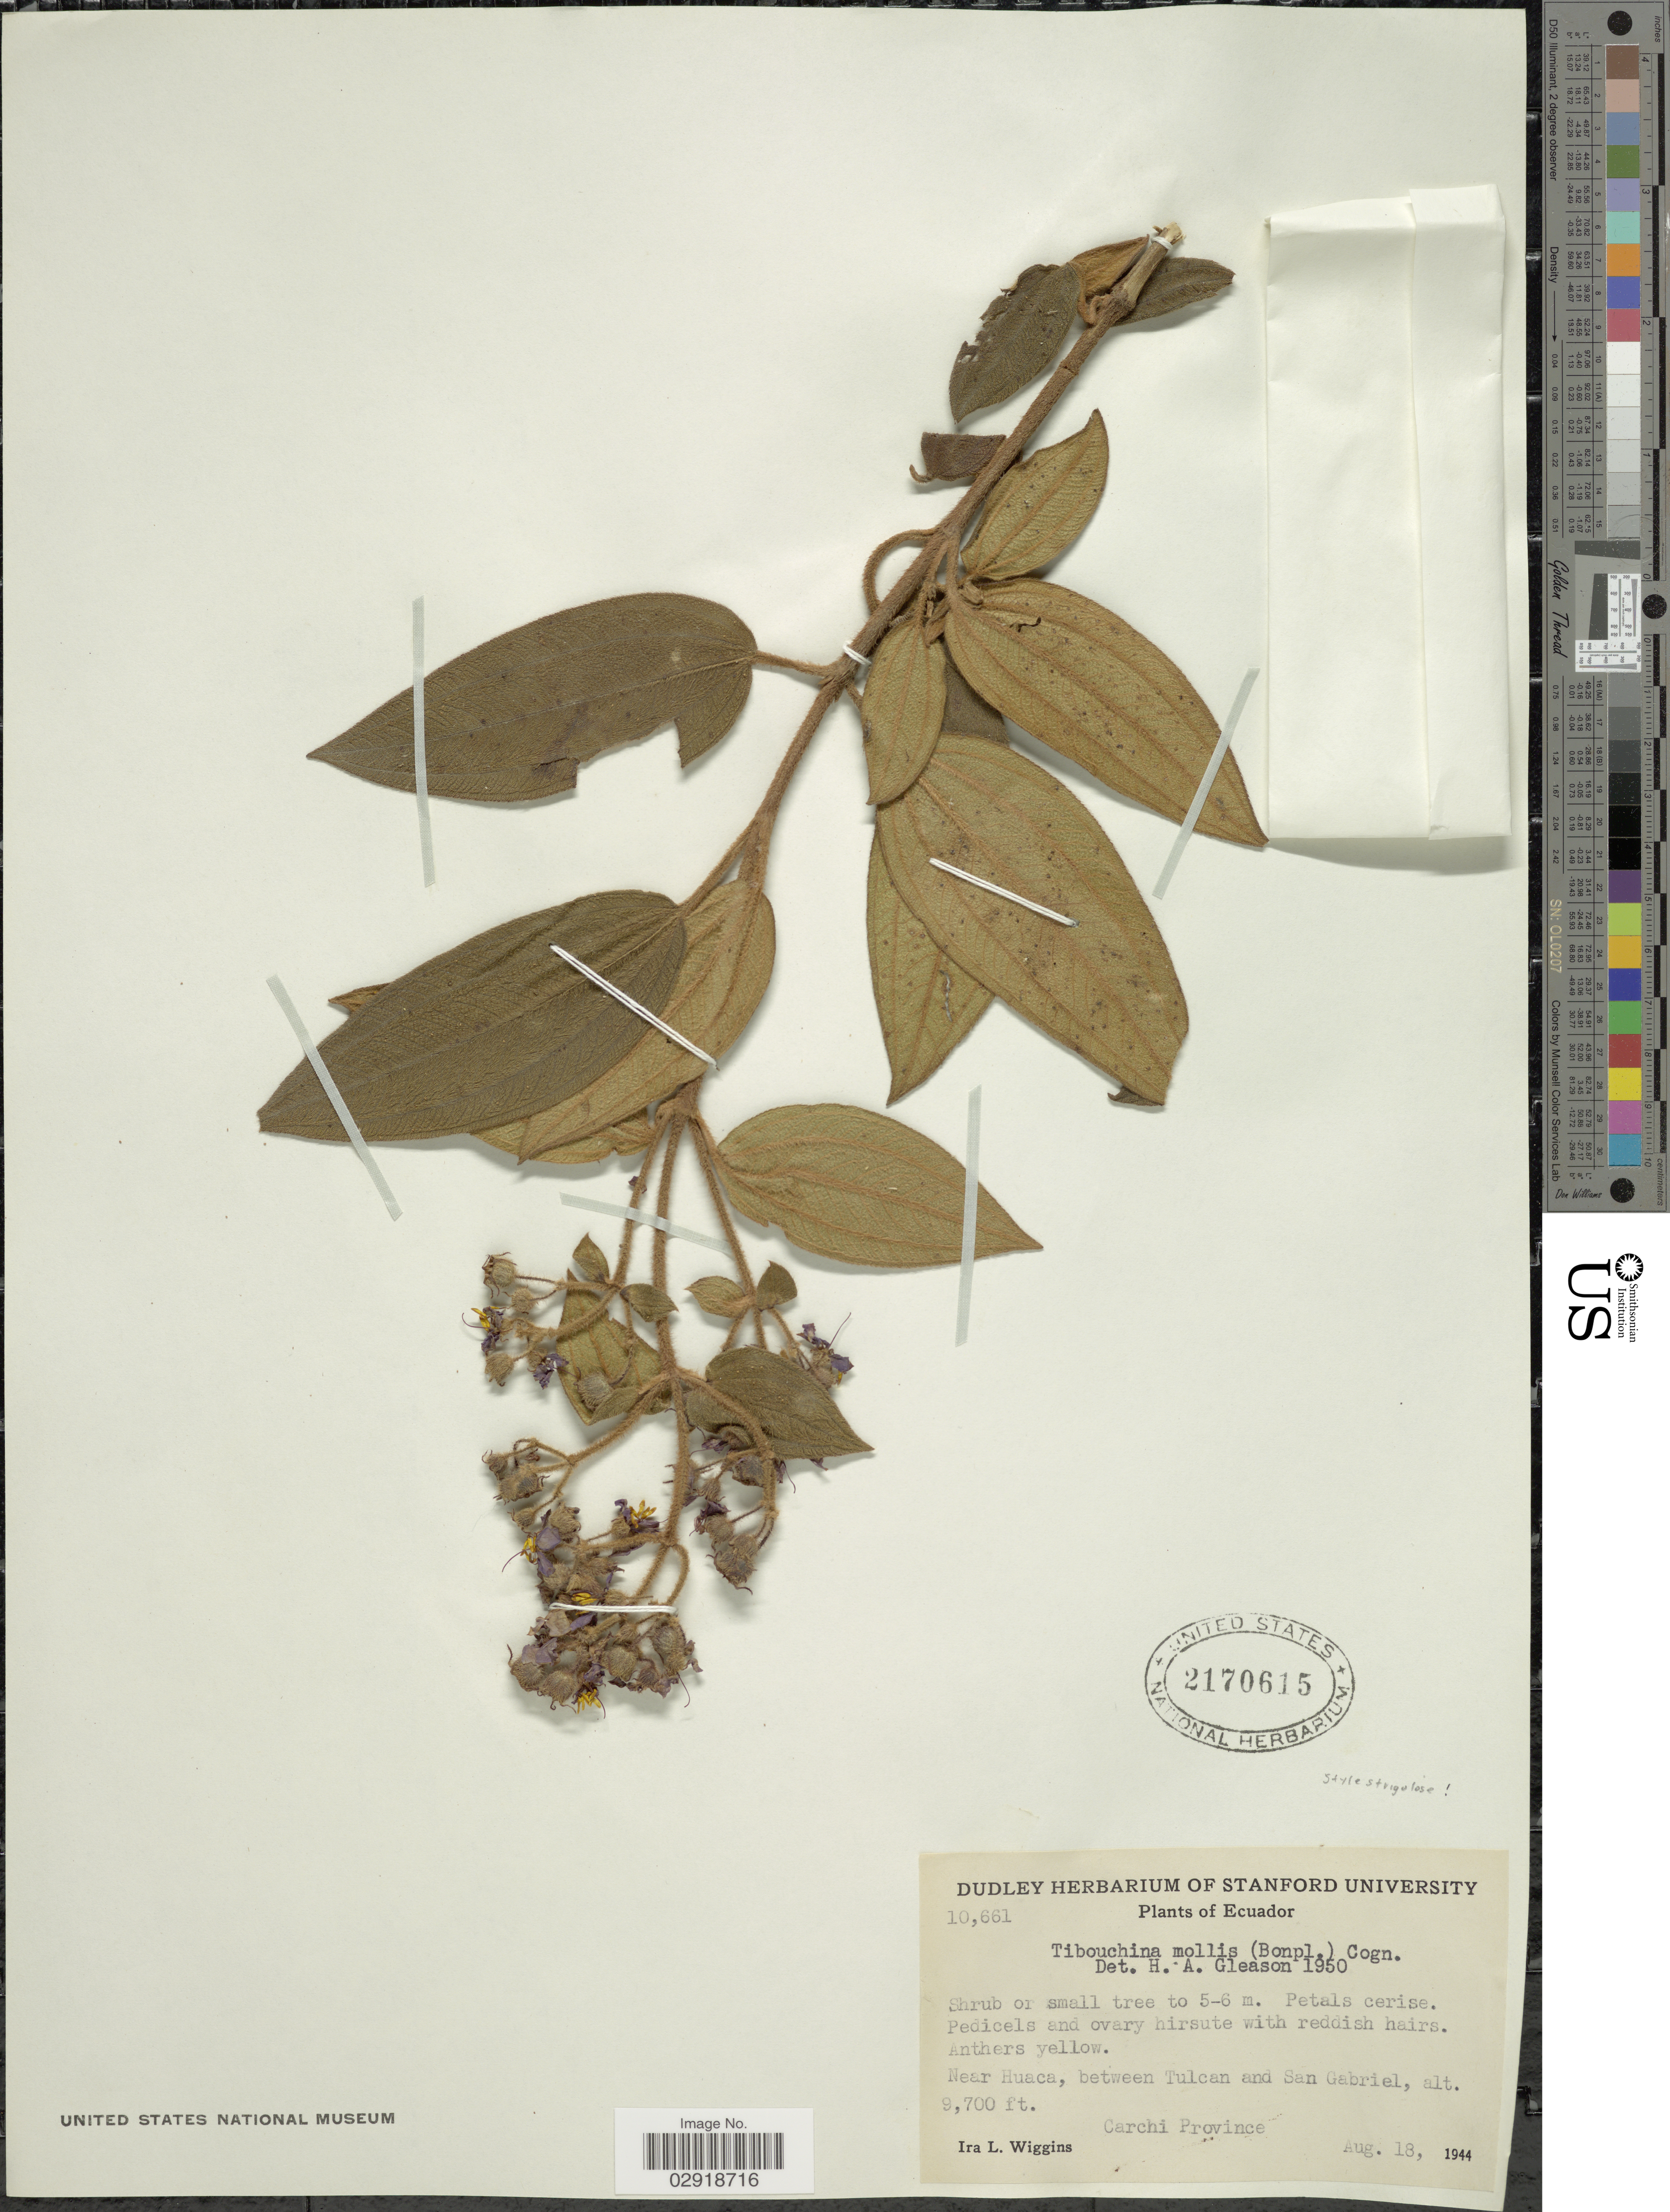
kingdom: Plantae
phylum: Tracheophyta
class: Magnoliopsida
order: Myrtales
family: Melastomataceae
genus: Chaetogastra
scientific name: Chaetogastra mollis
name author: (Bonpl.) DC.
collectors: I. L. Wiggins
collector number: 10661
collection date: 1944-08-18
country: Ecuador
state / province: Carchi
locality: Near Huaca, between Tulcan and San Gabriel.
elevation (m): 2957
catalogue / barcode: US 2170615